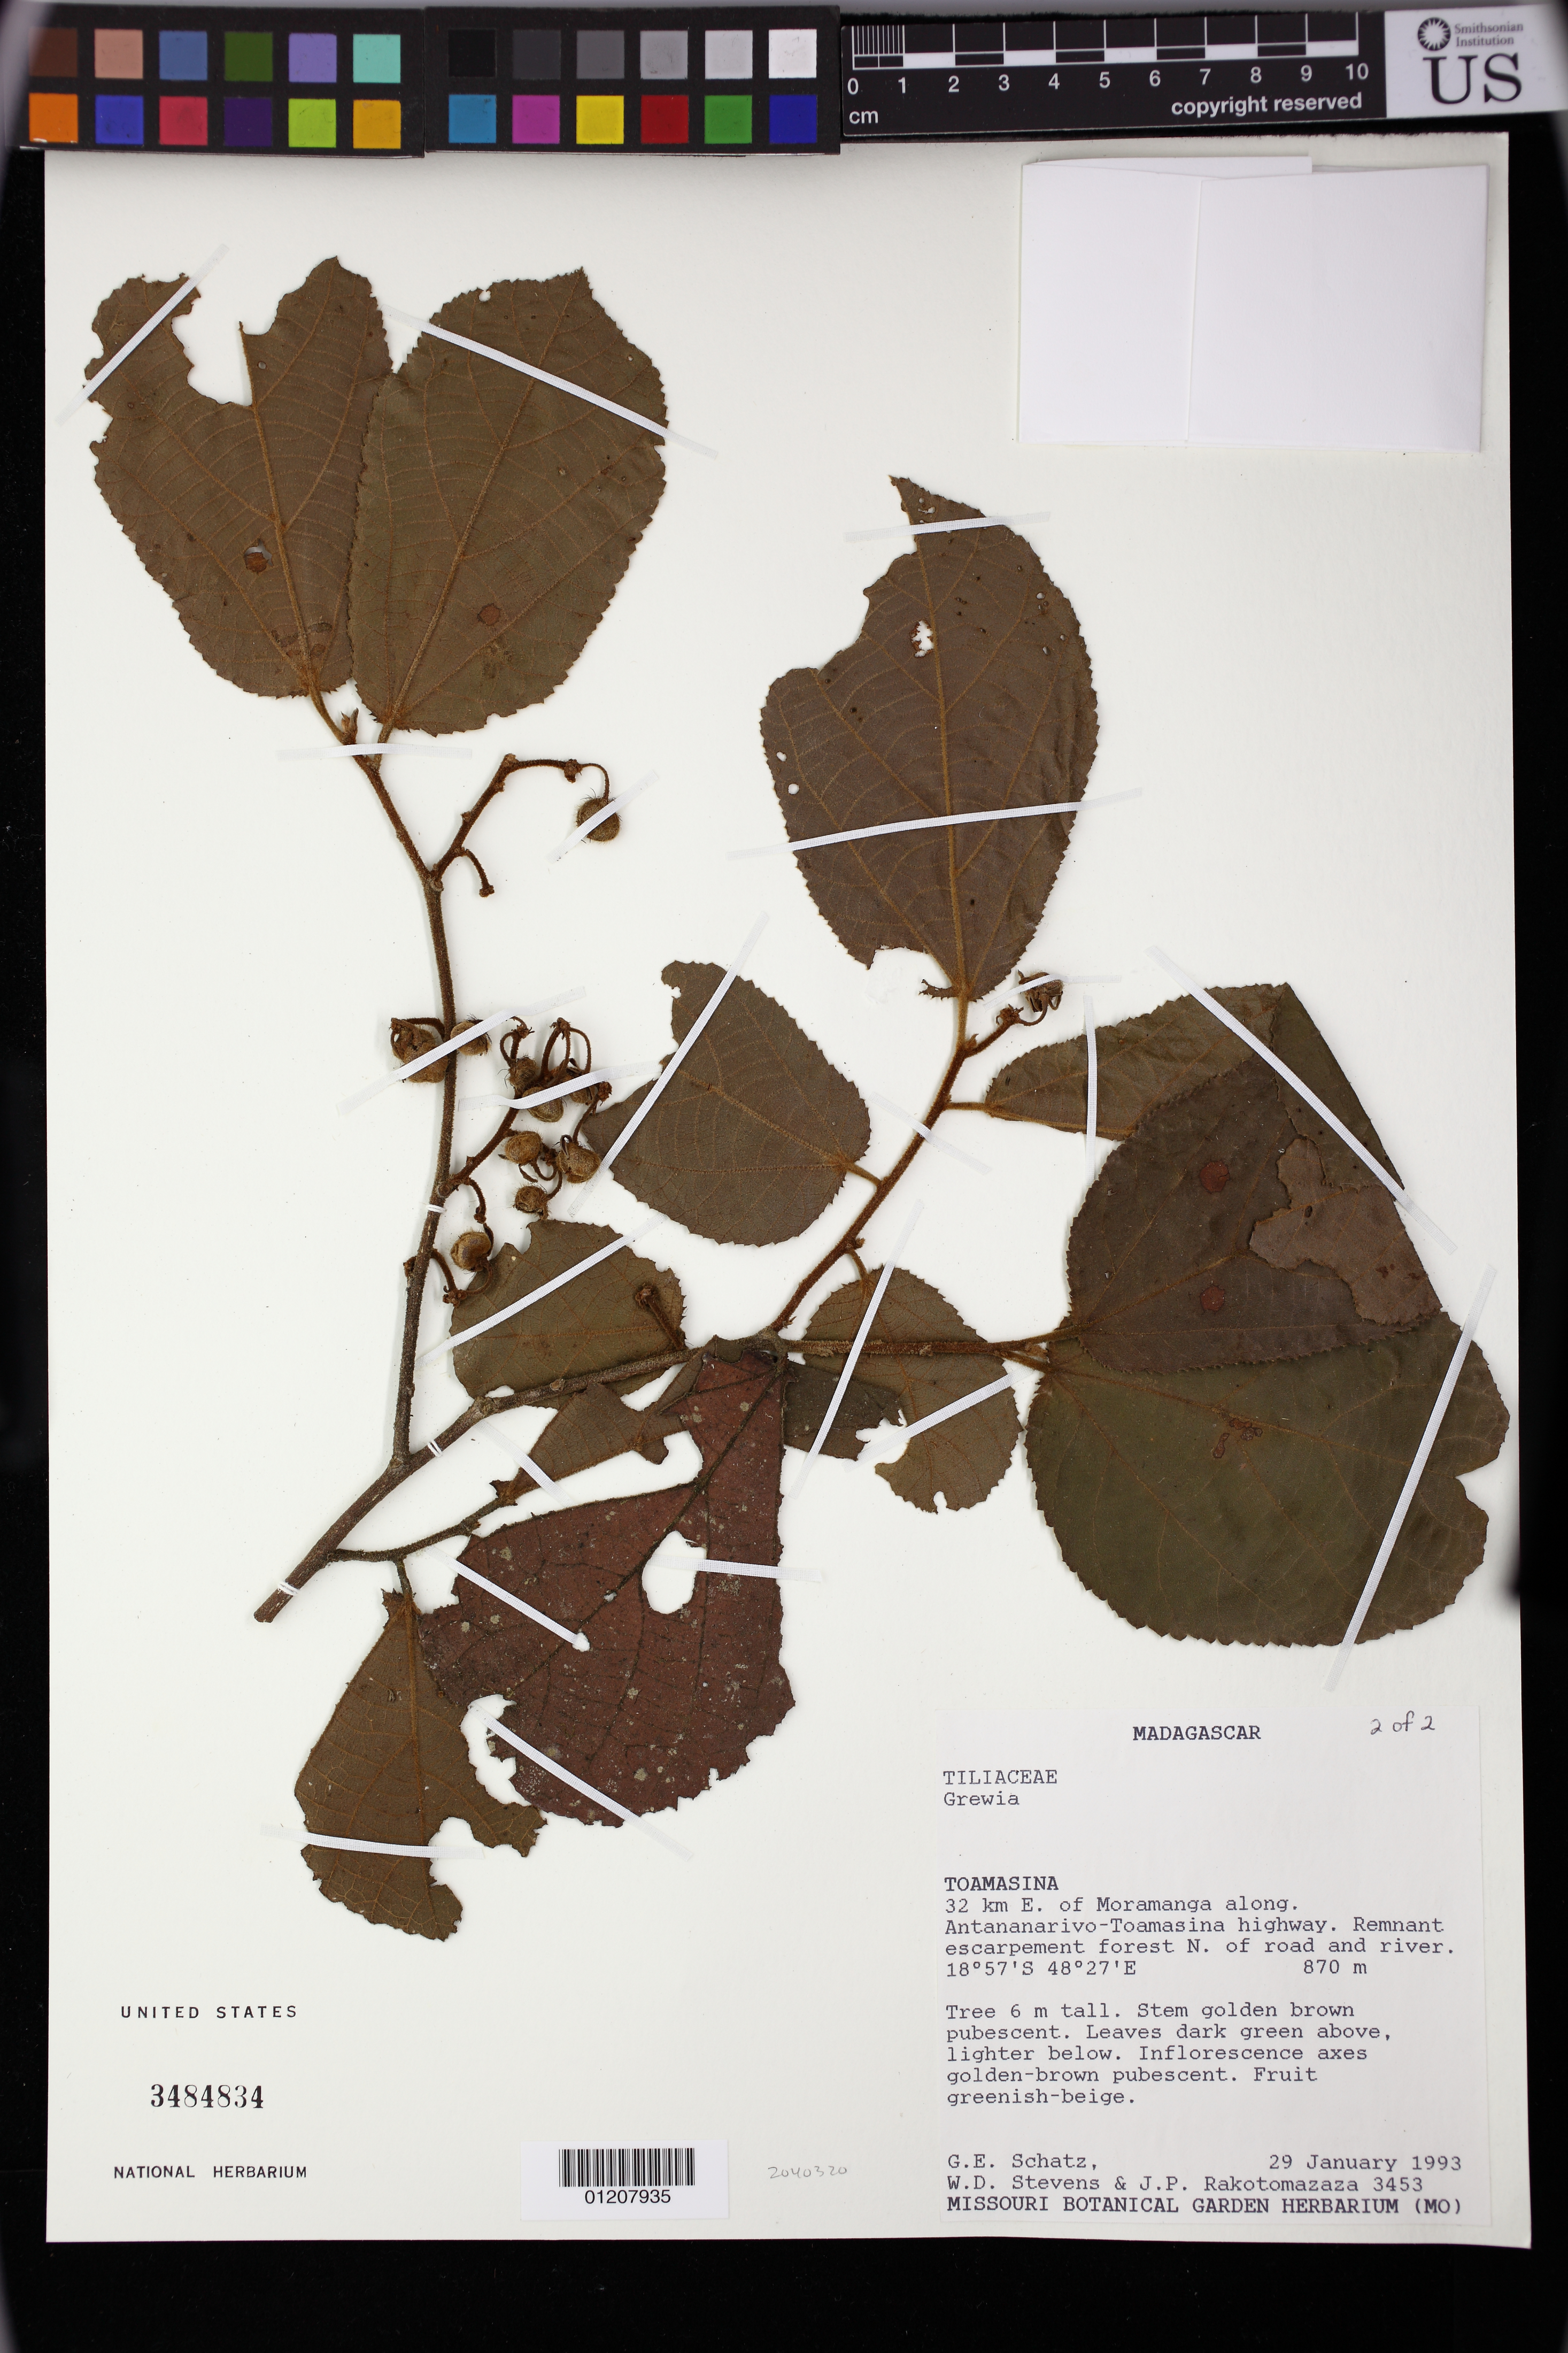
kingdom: Plantae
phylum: Tracheophyta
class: Magnoliopsida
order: Malvales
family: Malvaceae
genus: Grewia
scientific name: Grewia aprina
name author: Capuron & Mabb. ex Phillipson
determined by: Jourdain-Fievet, L.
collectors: G. Schatz, W. D. Stevens & J. Rakotomazaza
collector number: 3453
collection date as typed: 29 Jan 1993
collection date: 1993-01-29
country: Madagascar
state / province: Alaotra Mangoro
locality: Toamasina. 32 km E. of Moramanga along Antananarivo-Toamasina highway. Remnant escarpment forest N. of road and river.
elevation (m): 870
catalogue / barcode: US 3484834